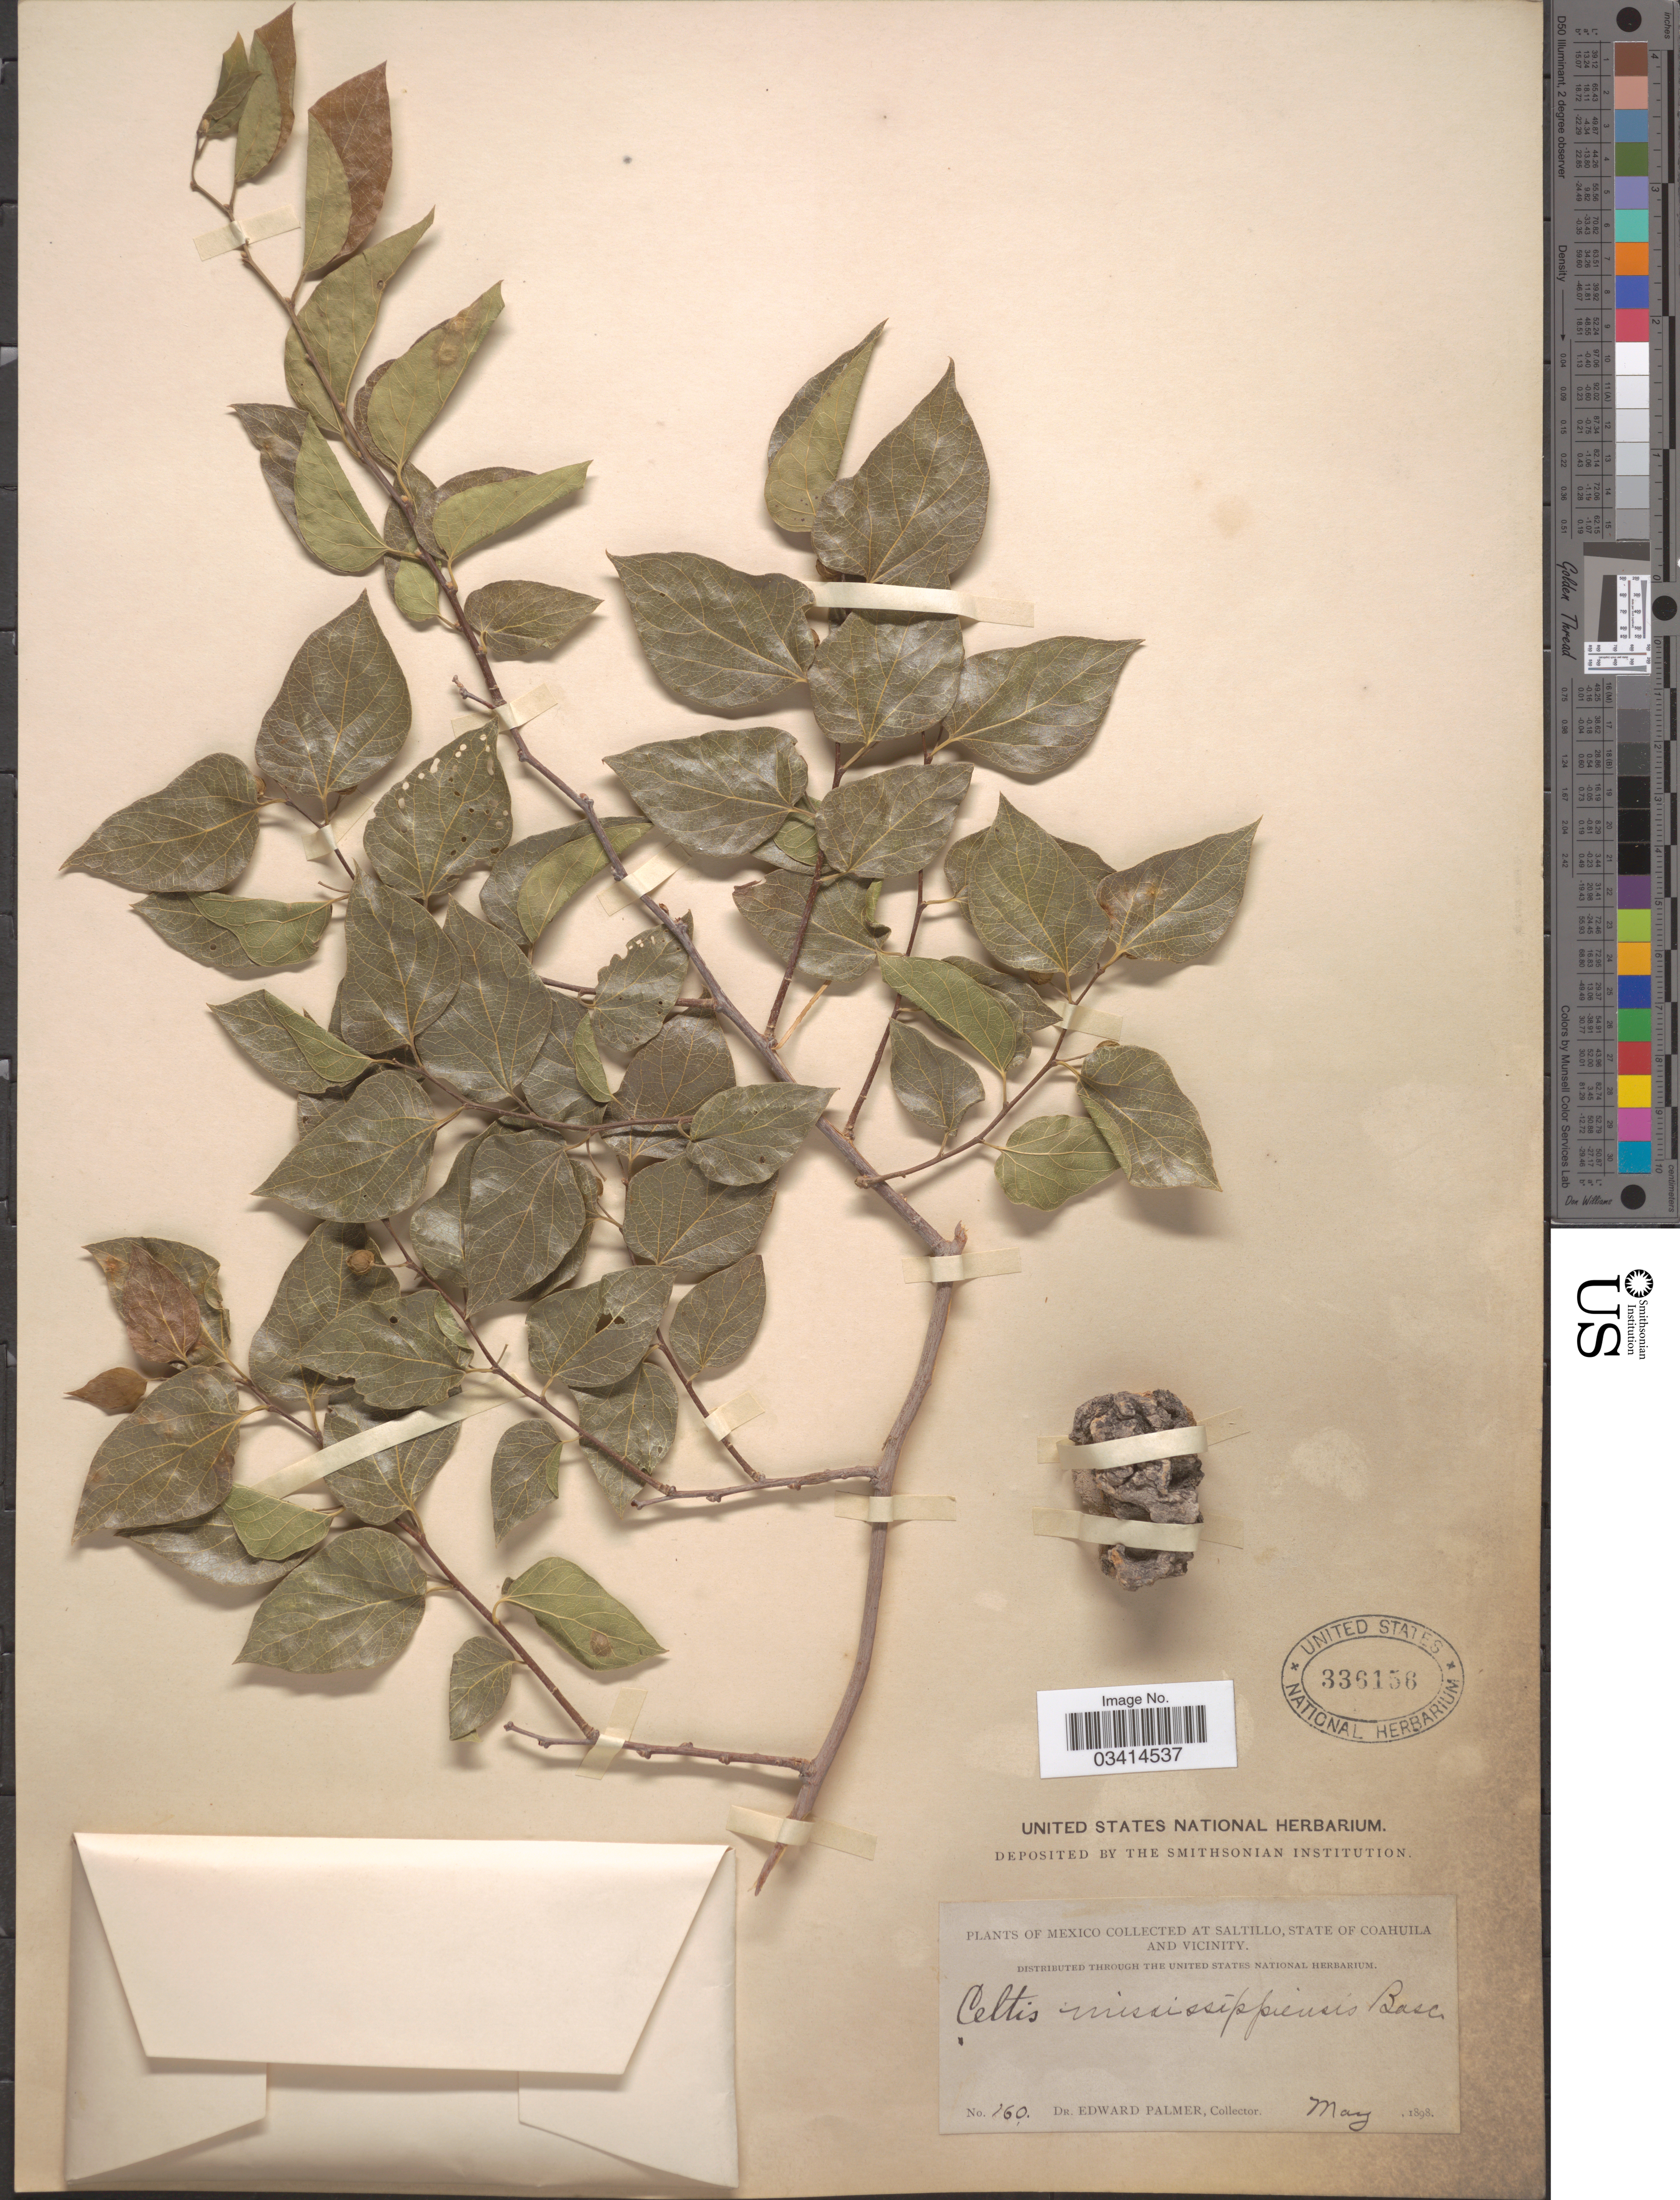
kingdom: Plantae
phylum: Tracheophyta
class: Magnoliopsida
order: Rosales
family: Cannabaceae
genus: Celtis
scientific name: Celtis laevigata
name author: Willd.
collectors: E. Palmer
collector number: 160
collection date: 1898-05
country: Mexico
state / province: Coahuila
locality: At Saltillo, state of Coahuila and vicinity.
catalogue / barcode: US 336156